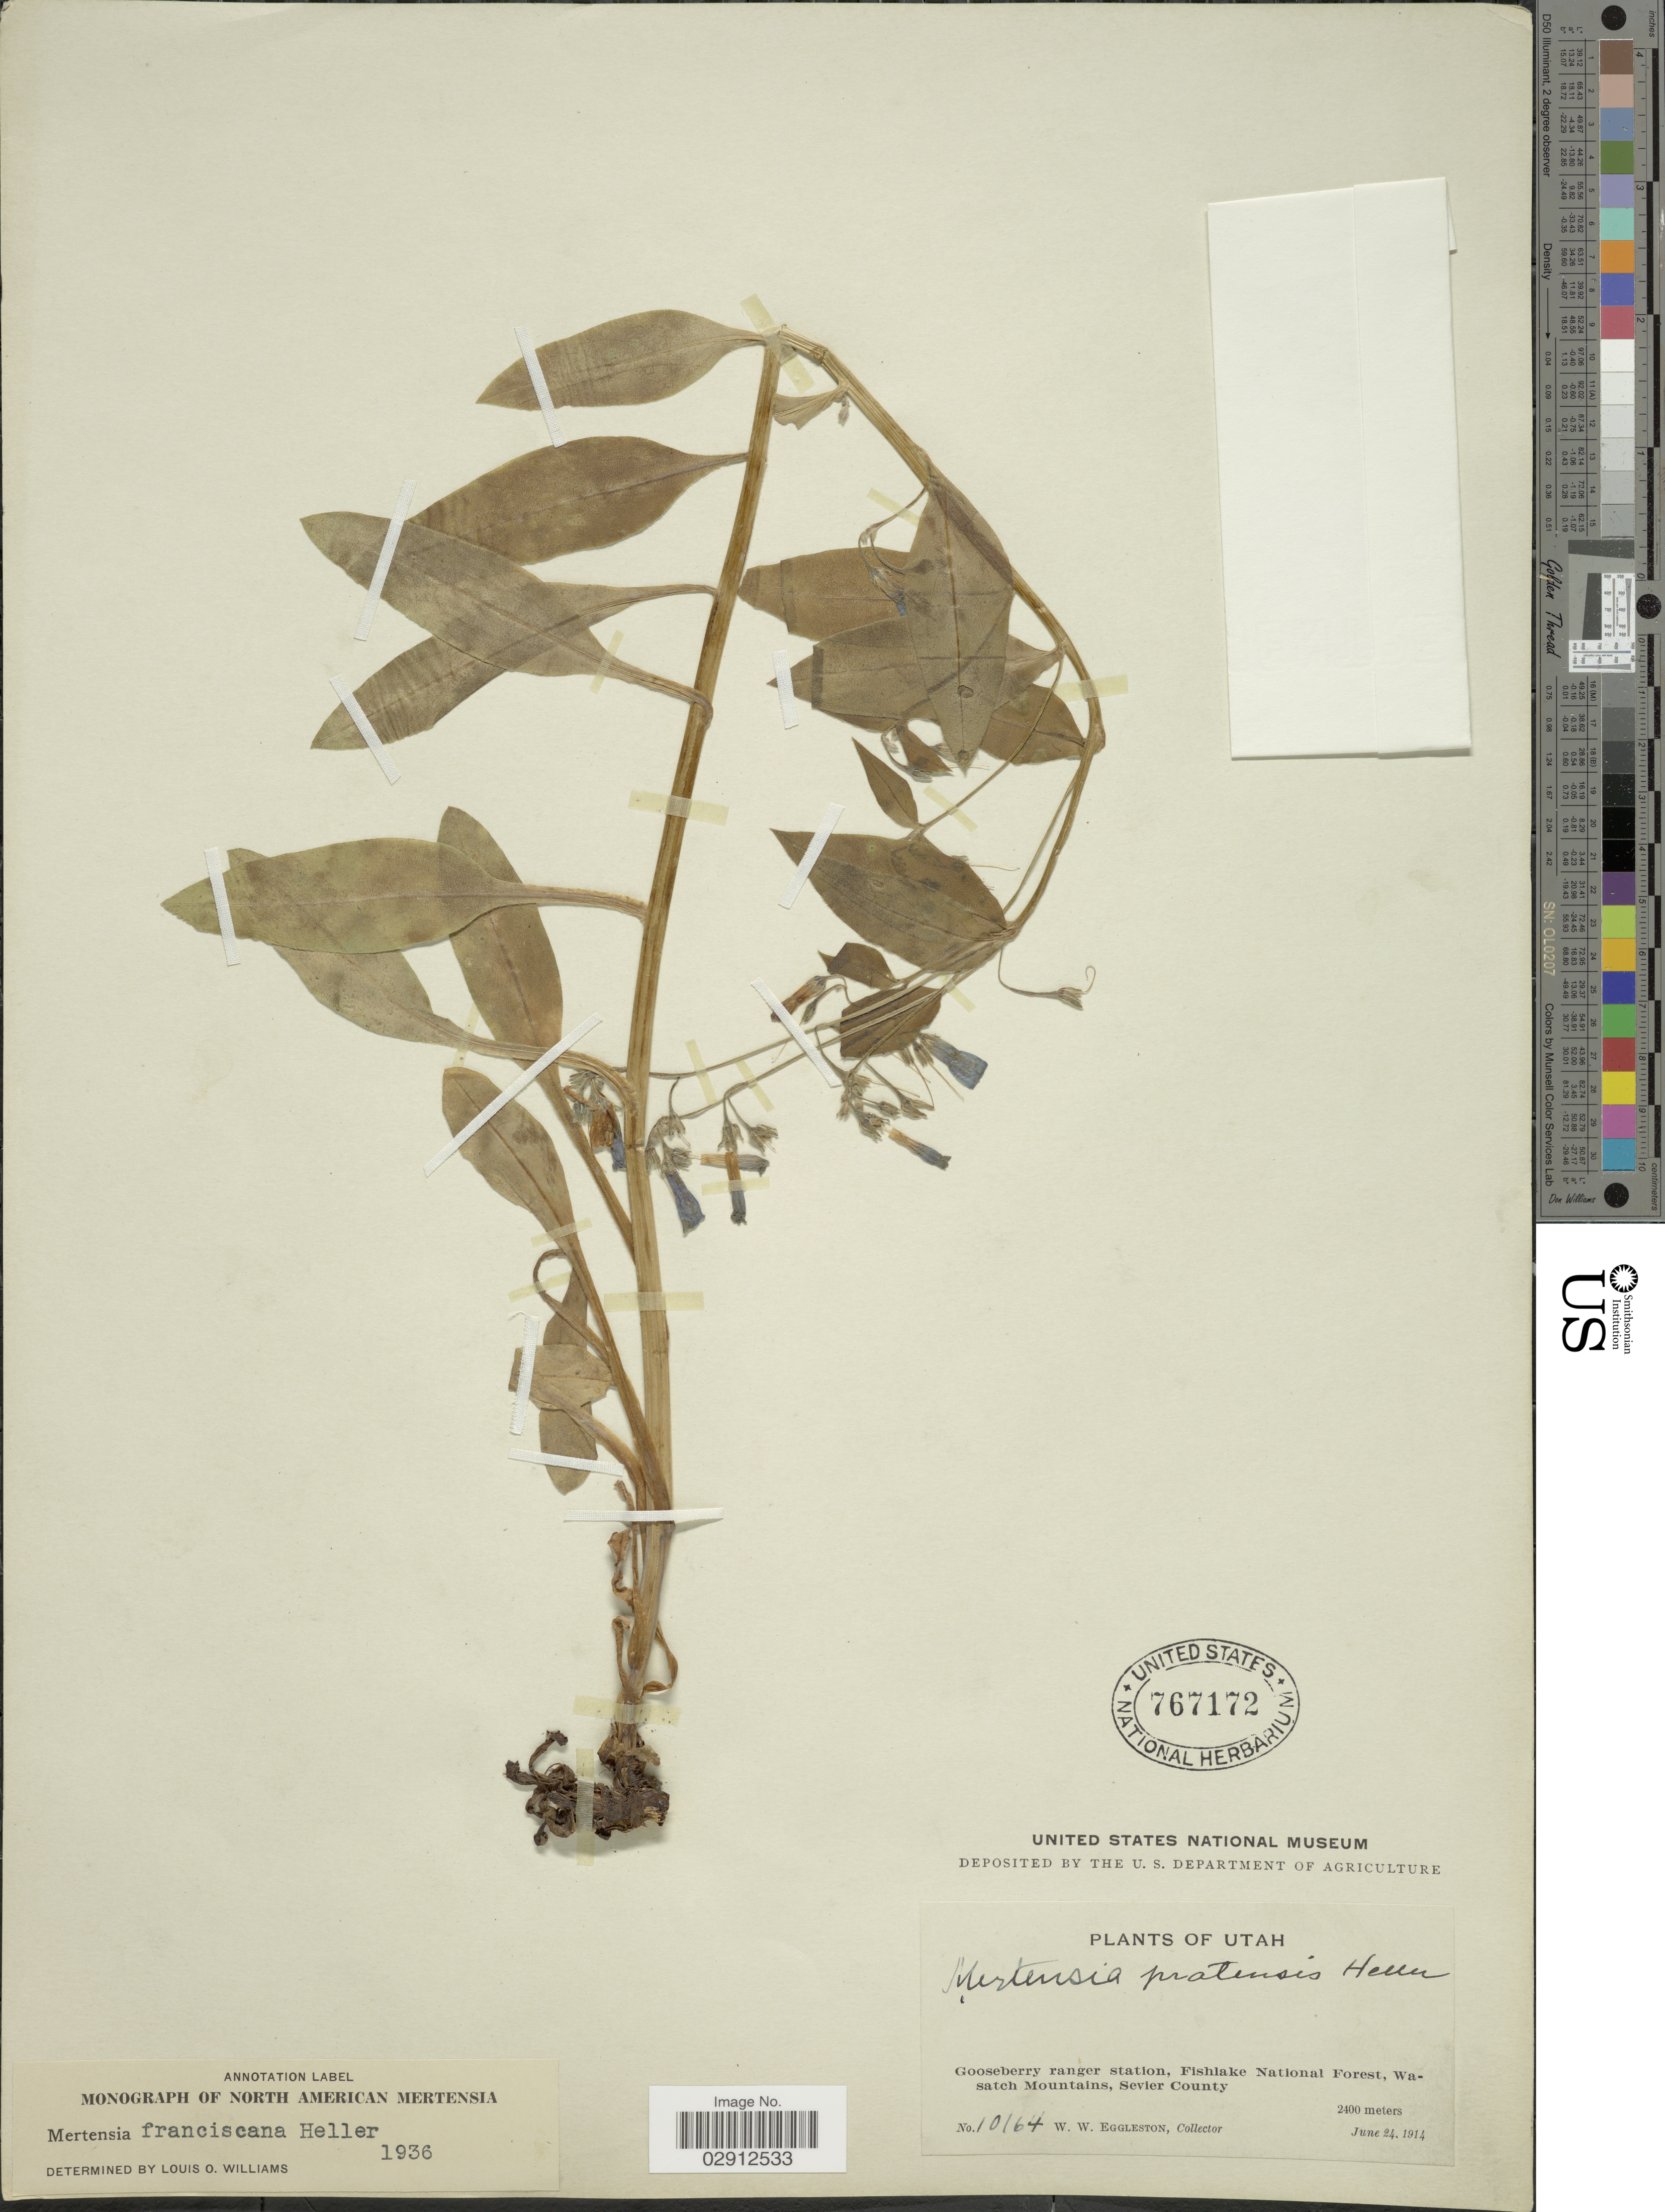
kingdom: Plantae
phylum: Tracheophyta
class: Magnoliopsida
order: Boraginales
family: Boraginaceae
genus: Mertensia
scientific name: Mertensia franciscana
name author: A. Heller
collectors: W. W. Eggleston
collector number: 10164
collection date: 1914-06-24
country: United States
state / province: Utah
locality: Gooseberry ranger station, Fishlake National Forest, Wasatch Mountains, Sevier County.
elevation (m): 2400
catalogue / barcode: US 767172